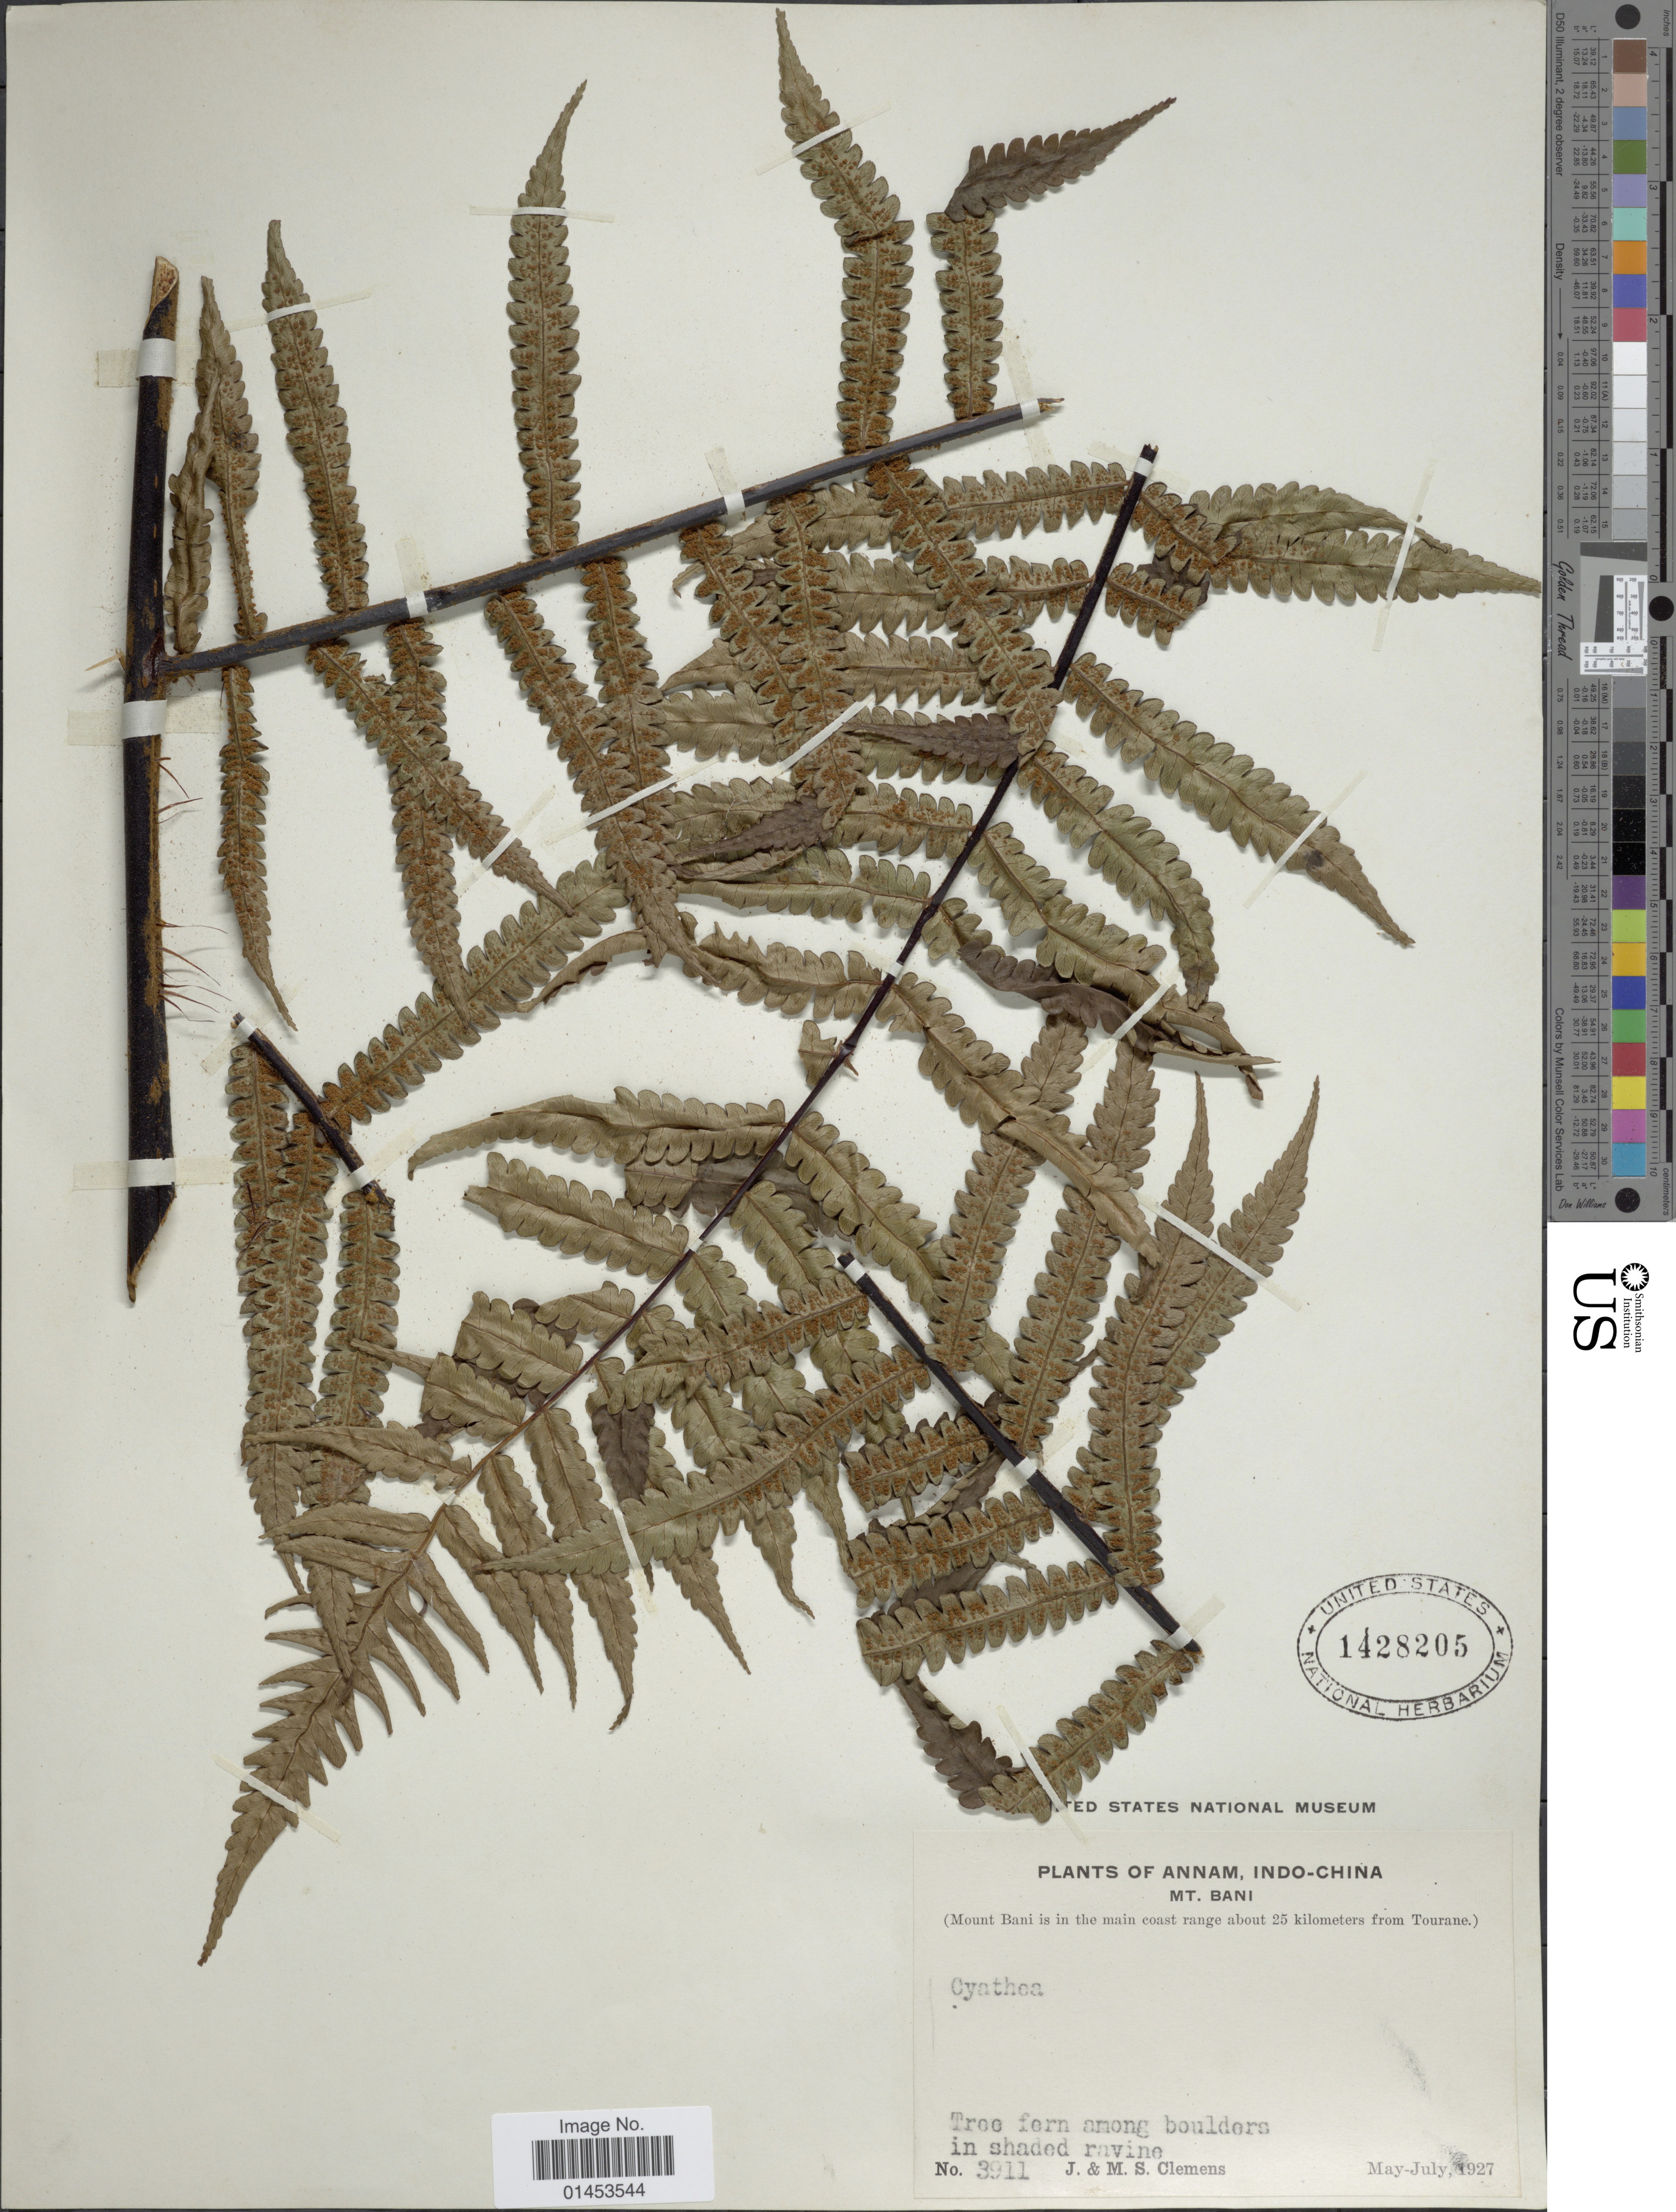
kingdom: Plantae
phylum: Tracheophyta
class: Polypodiopsida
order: Cyatheales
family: Cyatheaceae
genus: Cyathea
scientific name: Cyathea gigantea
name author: (Wall. ex Hook.) Holttum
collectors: J. Clemens & M. S. Clemens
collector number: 3911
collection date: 1927-05/1927-07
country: Vietnam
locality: Annam, Indo-China, Mt. Bani, (Mount Bani is in the main coast range about 25km from Tourane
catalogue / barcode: US 1428205